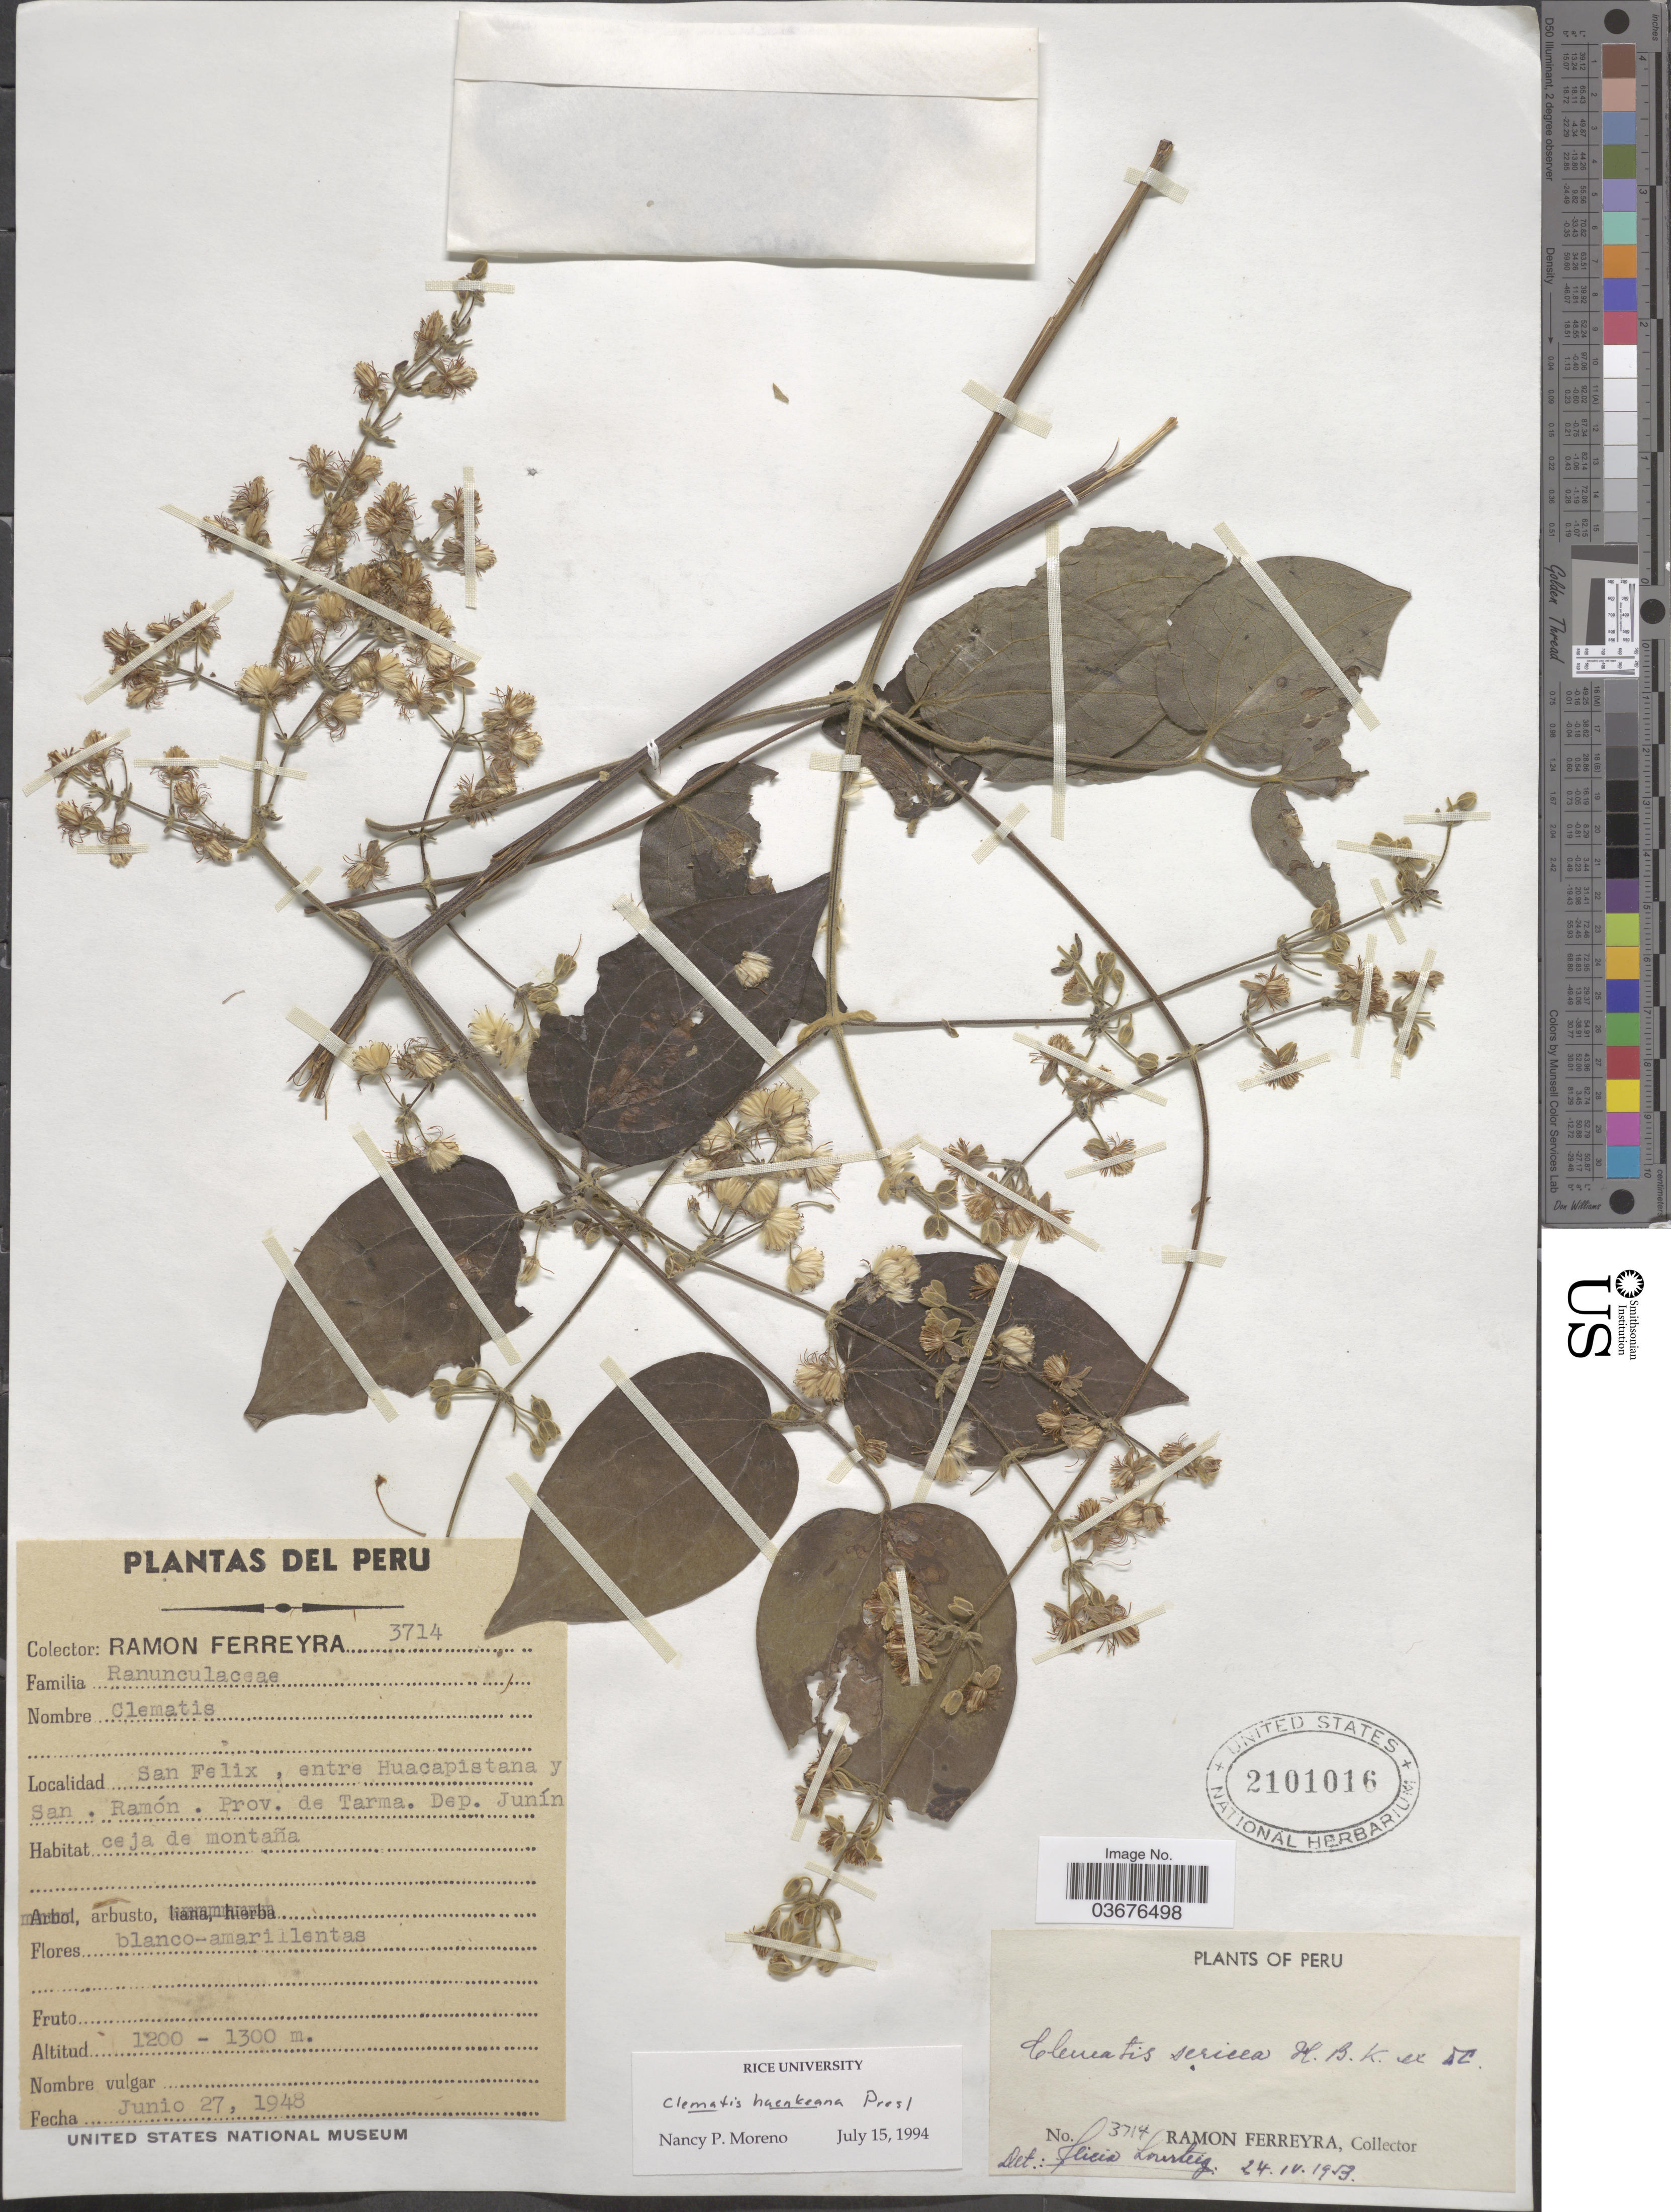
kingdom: Plantae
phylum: Tracheophyta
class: Magnoliopsida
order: Ranunculales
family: Ranunculaceae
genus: Clematis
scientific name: Clematis haenkeana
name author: C. Presl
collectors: R. A. Ferreyra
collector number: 3714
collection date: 1948-06-27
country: Peru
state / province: Junín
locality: San Felix, entre Huacapistana y San. Ramón. Prov. de Tarma. Dep. Junín.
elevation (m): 1200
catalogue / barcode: US 2101016